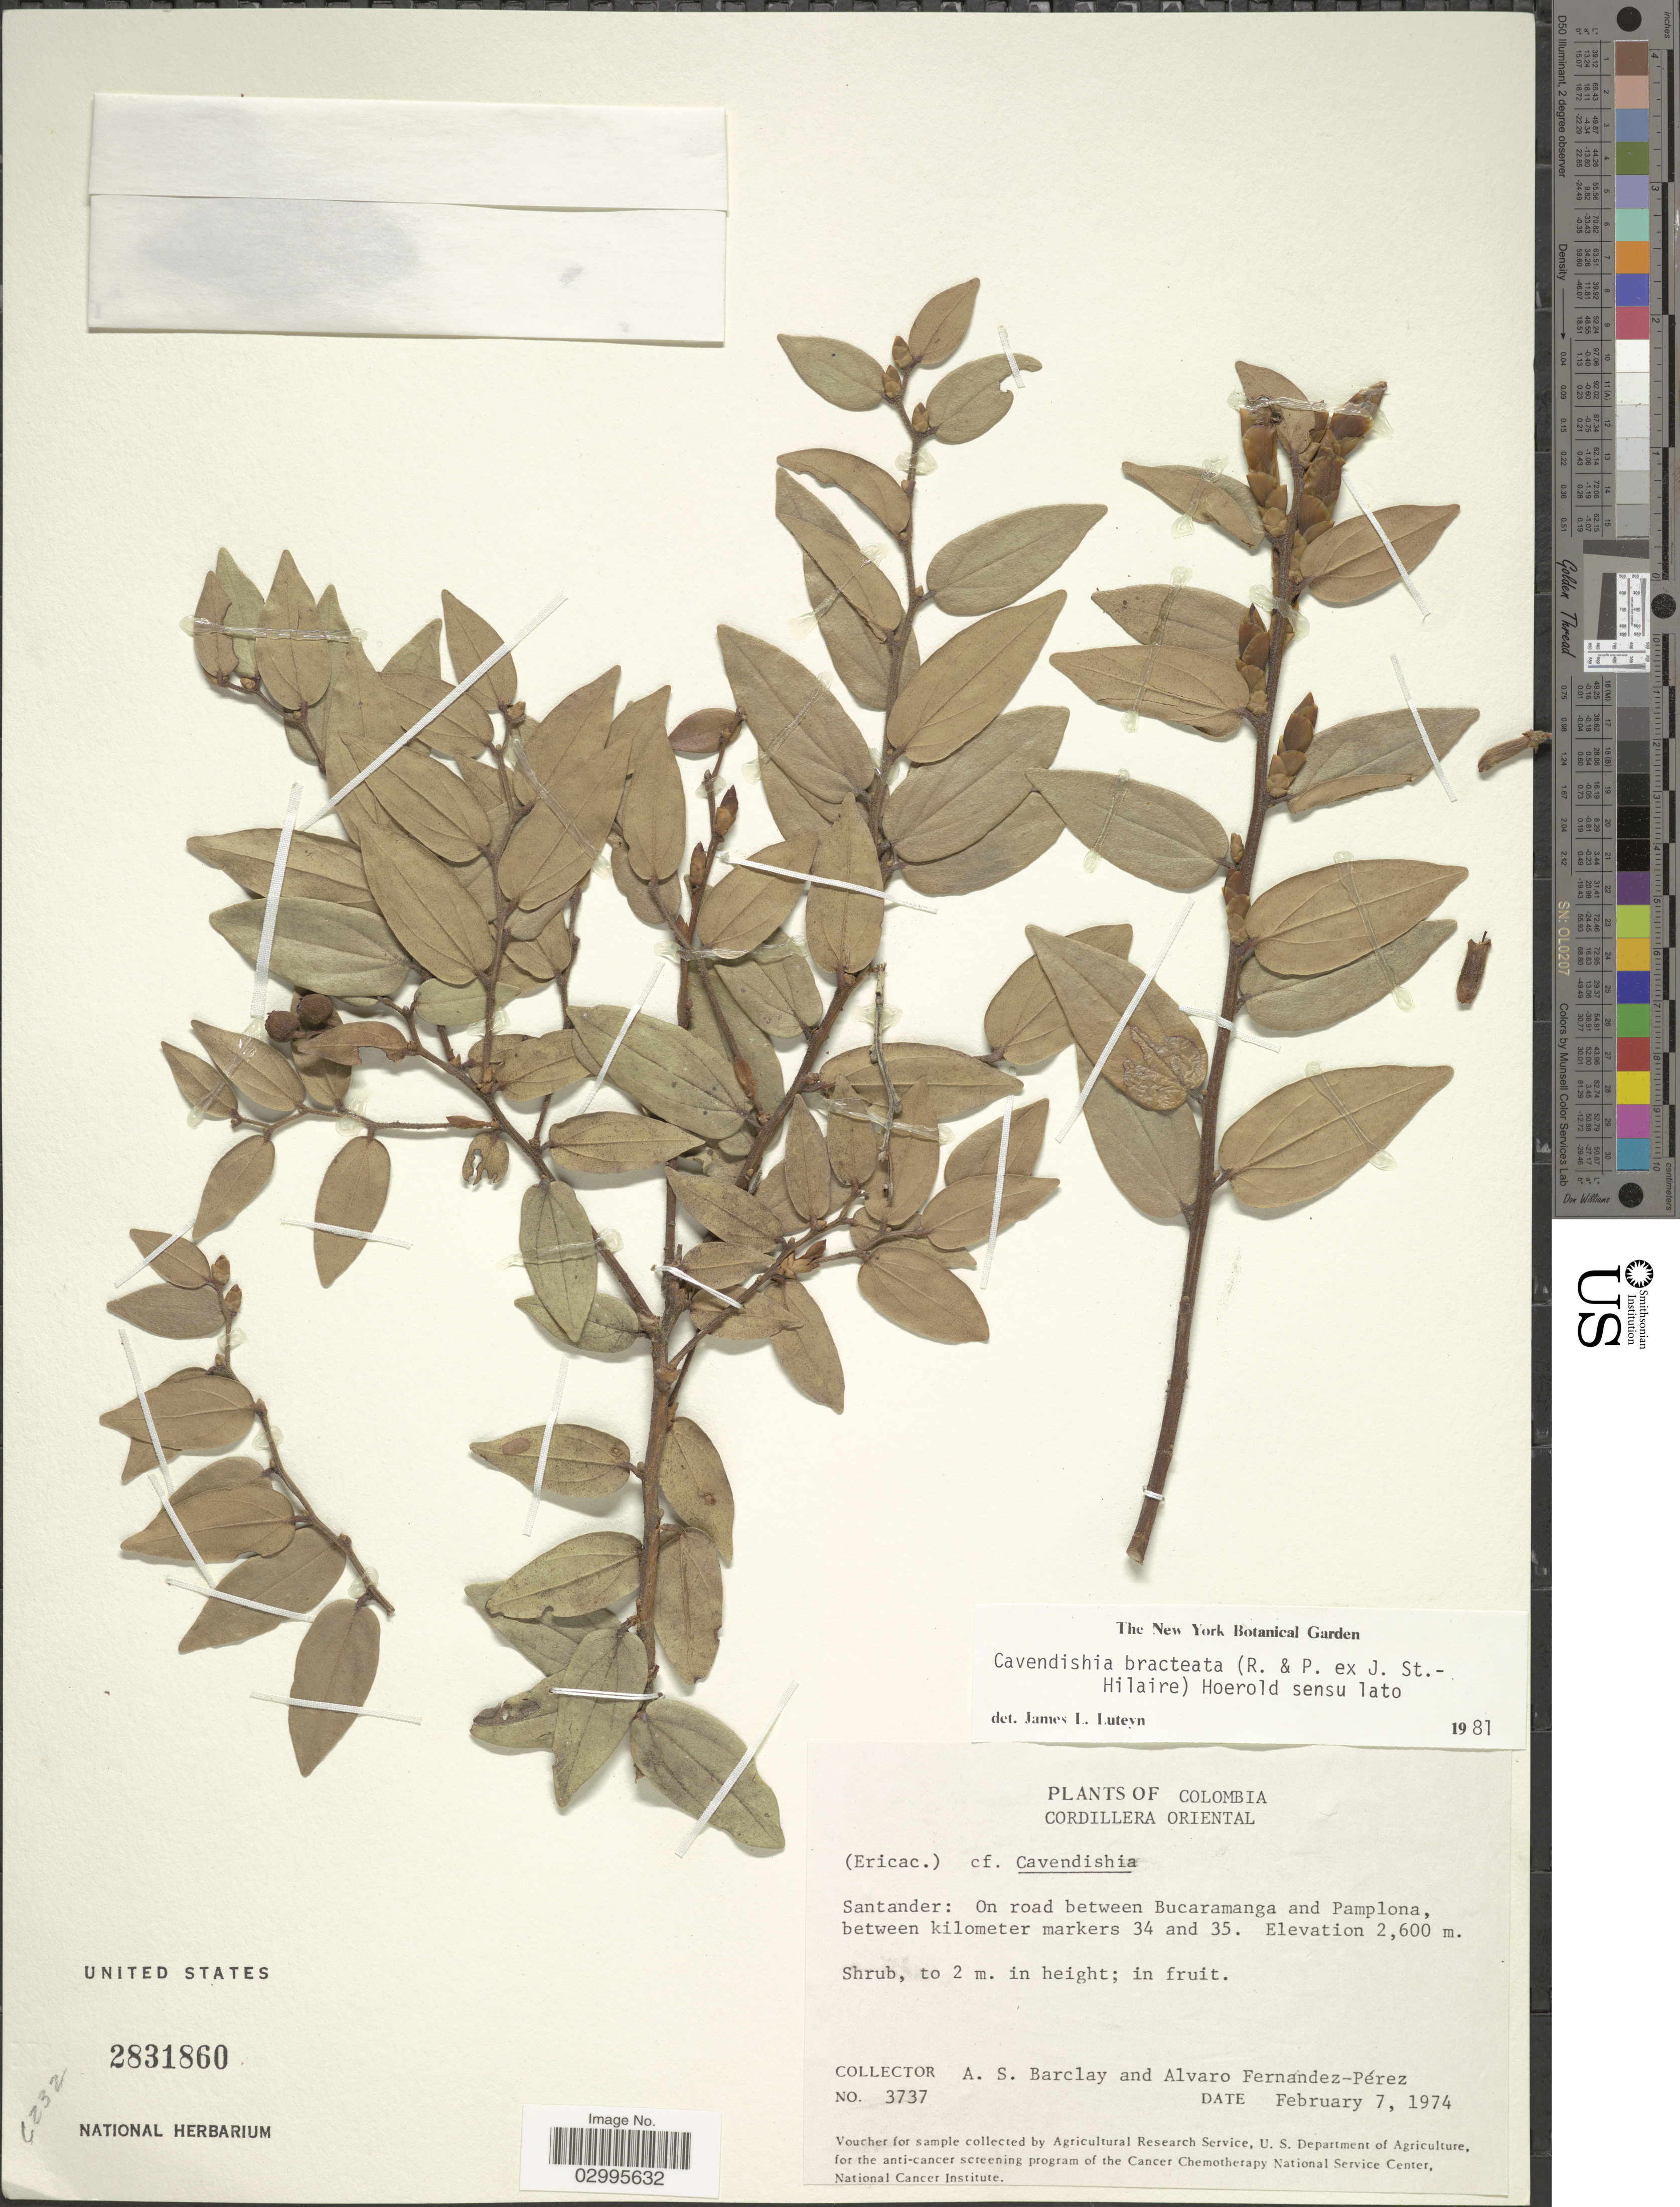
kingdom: Plantae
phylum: Tracheophyta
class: Magnoliopsida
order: Ericales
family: Ericaceae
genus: Cavendishia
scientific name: Cavendishia bracteata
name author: (Ruiz & Pav. ex J. St.-Hil.) Hoerold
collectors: A. S. Barclay & A. Fernández-Pérez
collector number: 3737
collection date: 1974-02-07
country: Colombia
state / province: Santander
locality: Cordillera Oriental, on road between Bucaramanga and Pamplona, between kilometer markers 34 and 35.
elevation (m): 2600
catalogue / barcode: US 2831860